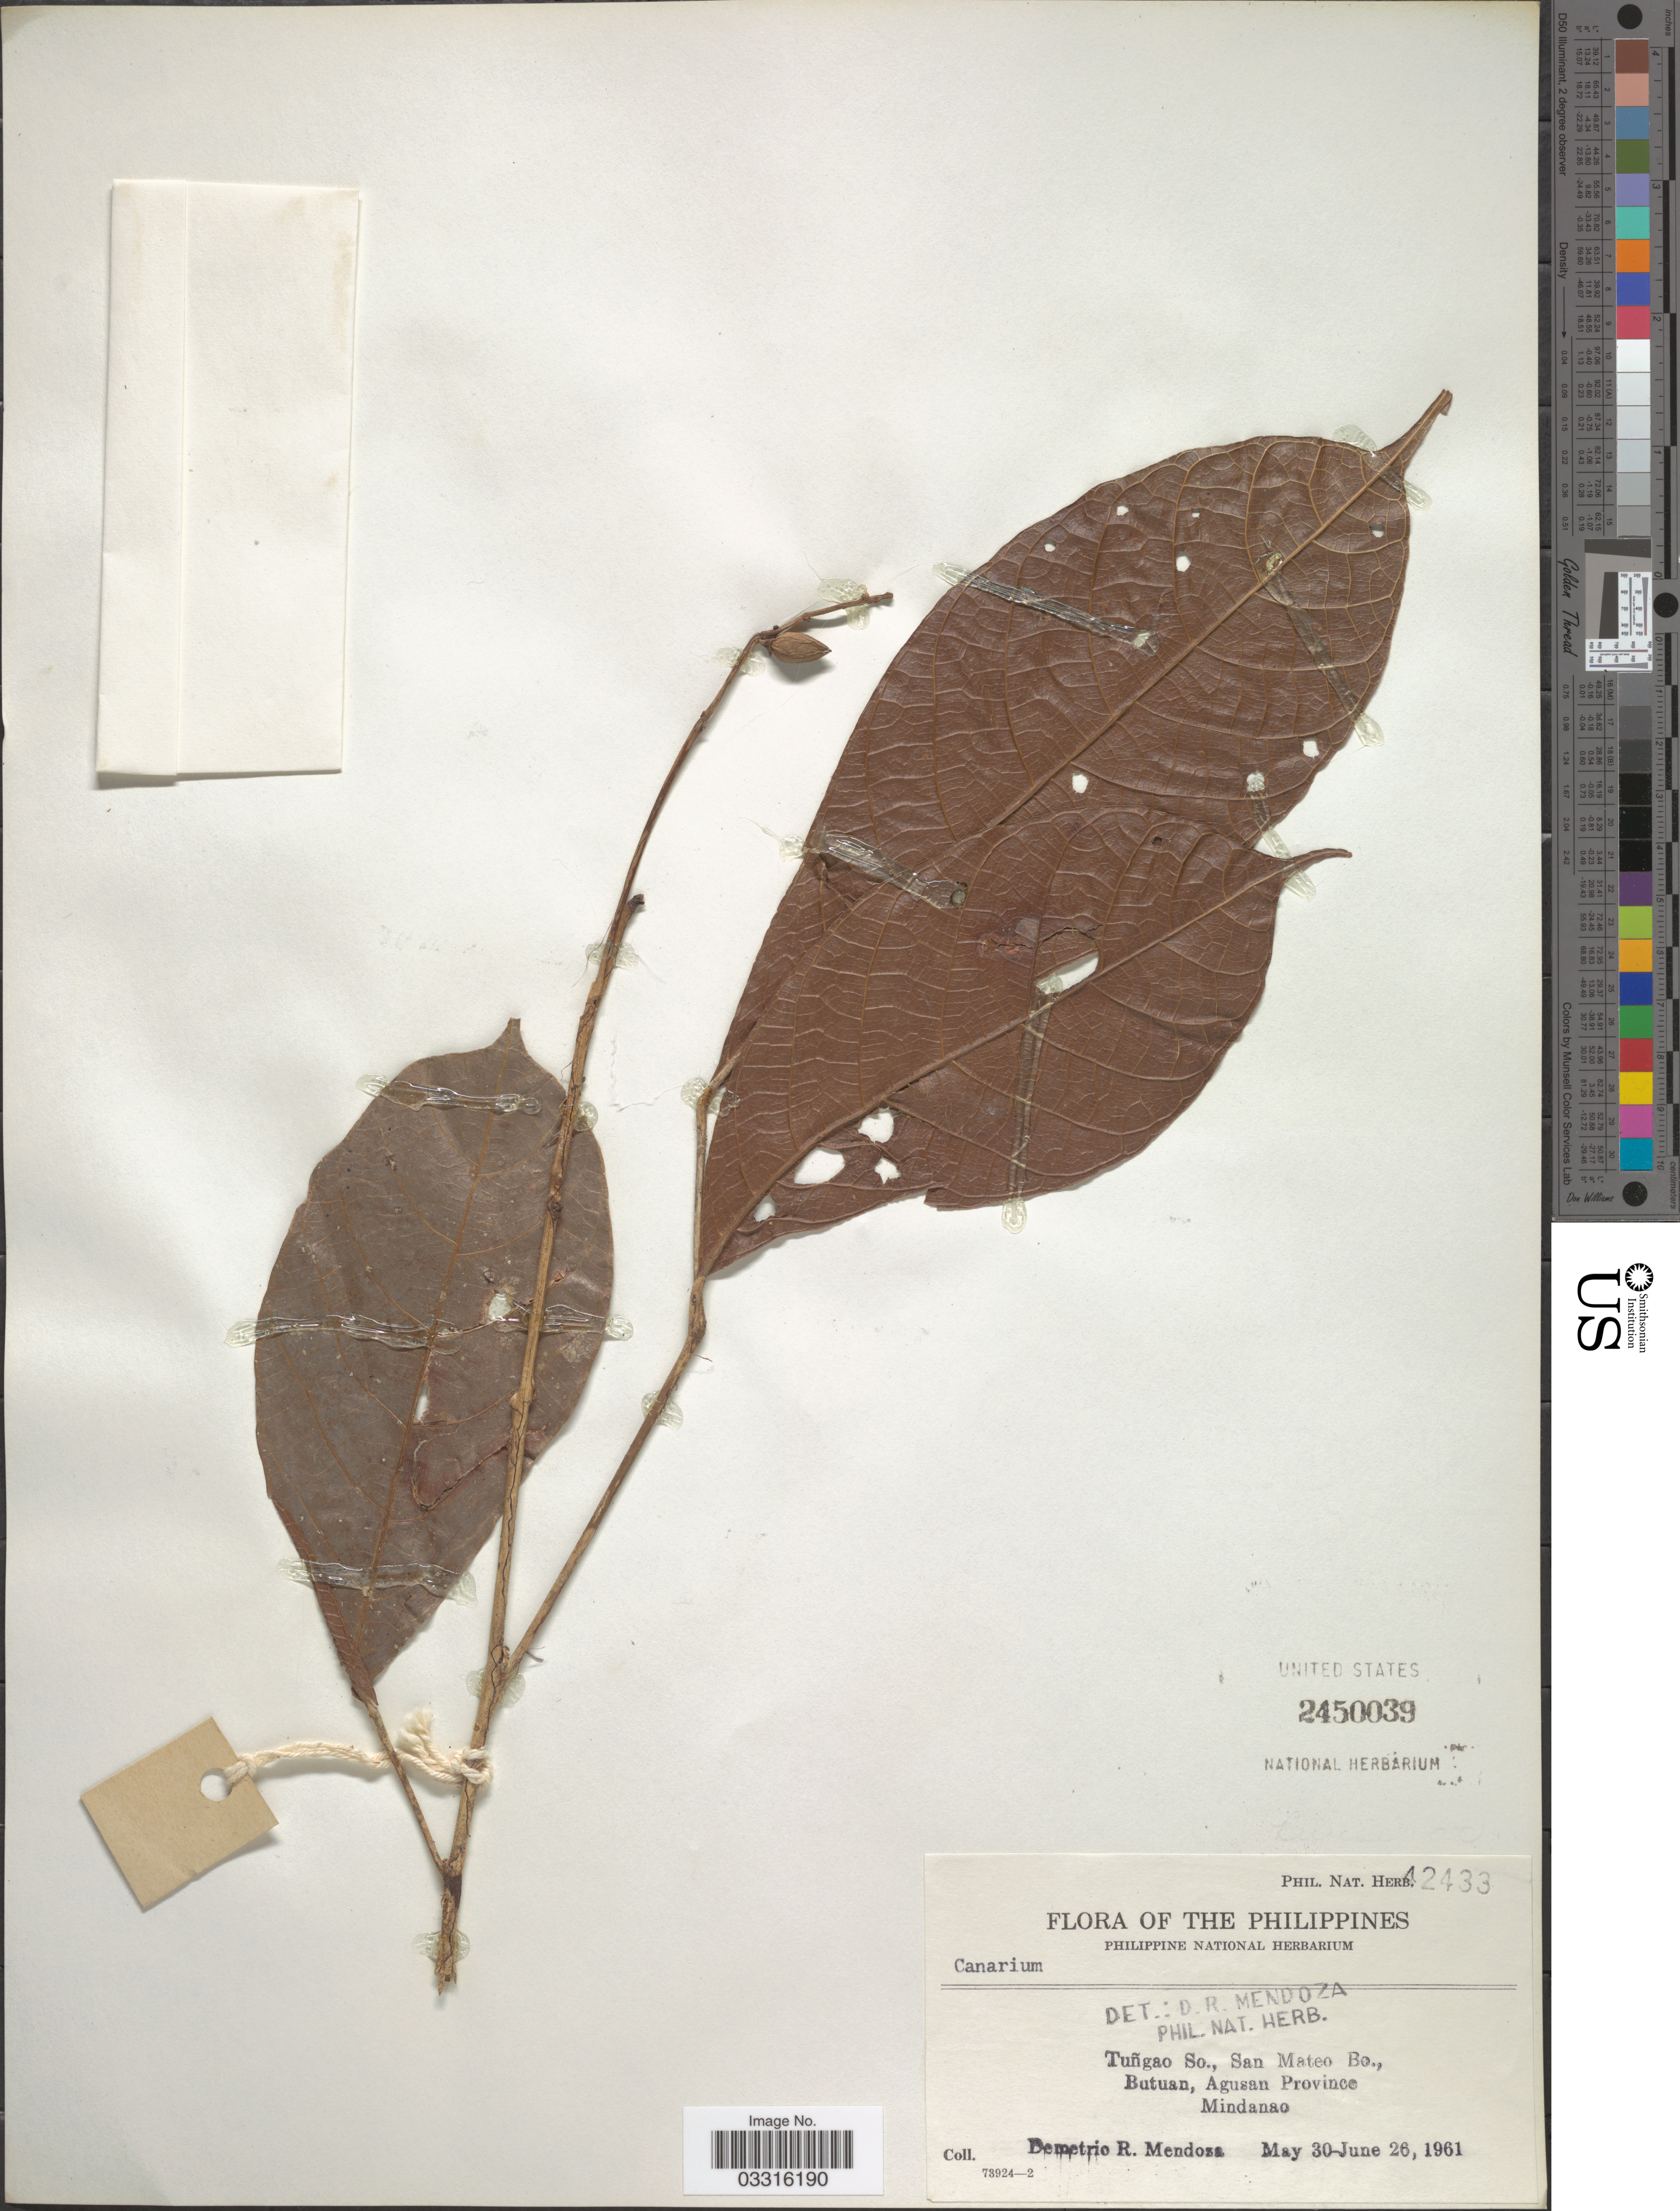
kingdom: Plantae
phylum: Tracheophyta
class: Magnoliopsida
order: Sapindales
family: Burseraceae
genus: Canarium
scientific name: Canarium sp.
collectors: D. Mendoza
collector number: Phil. Nat. Herb. 42433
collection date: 1961-05-30/1961-06-26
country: Philippines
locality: Tuñgao So., San Mateo Bo., Butuan, Agusan Province, Mindanao.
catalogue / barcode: US 2450039